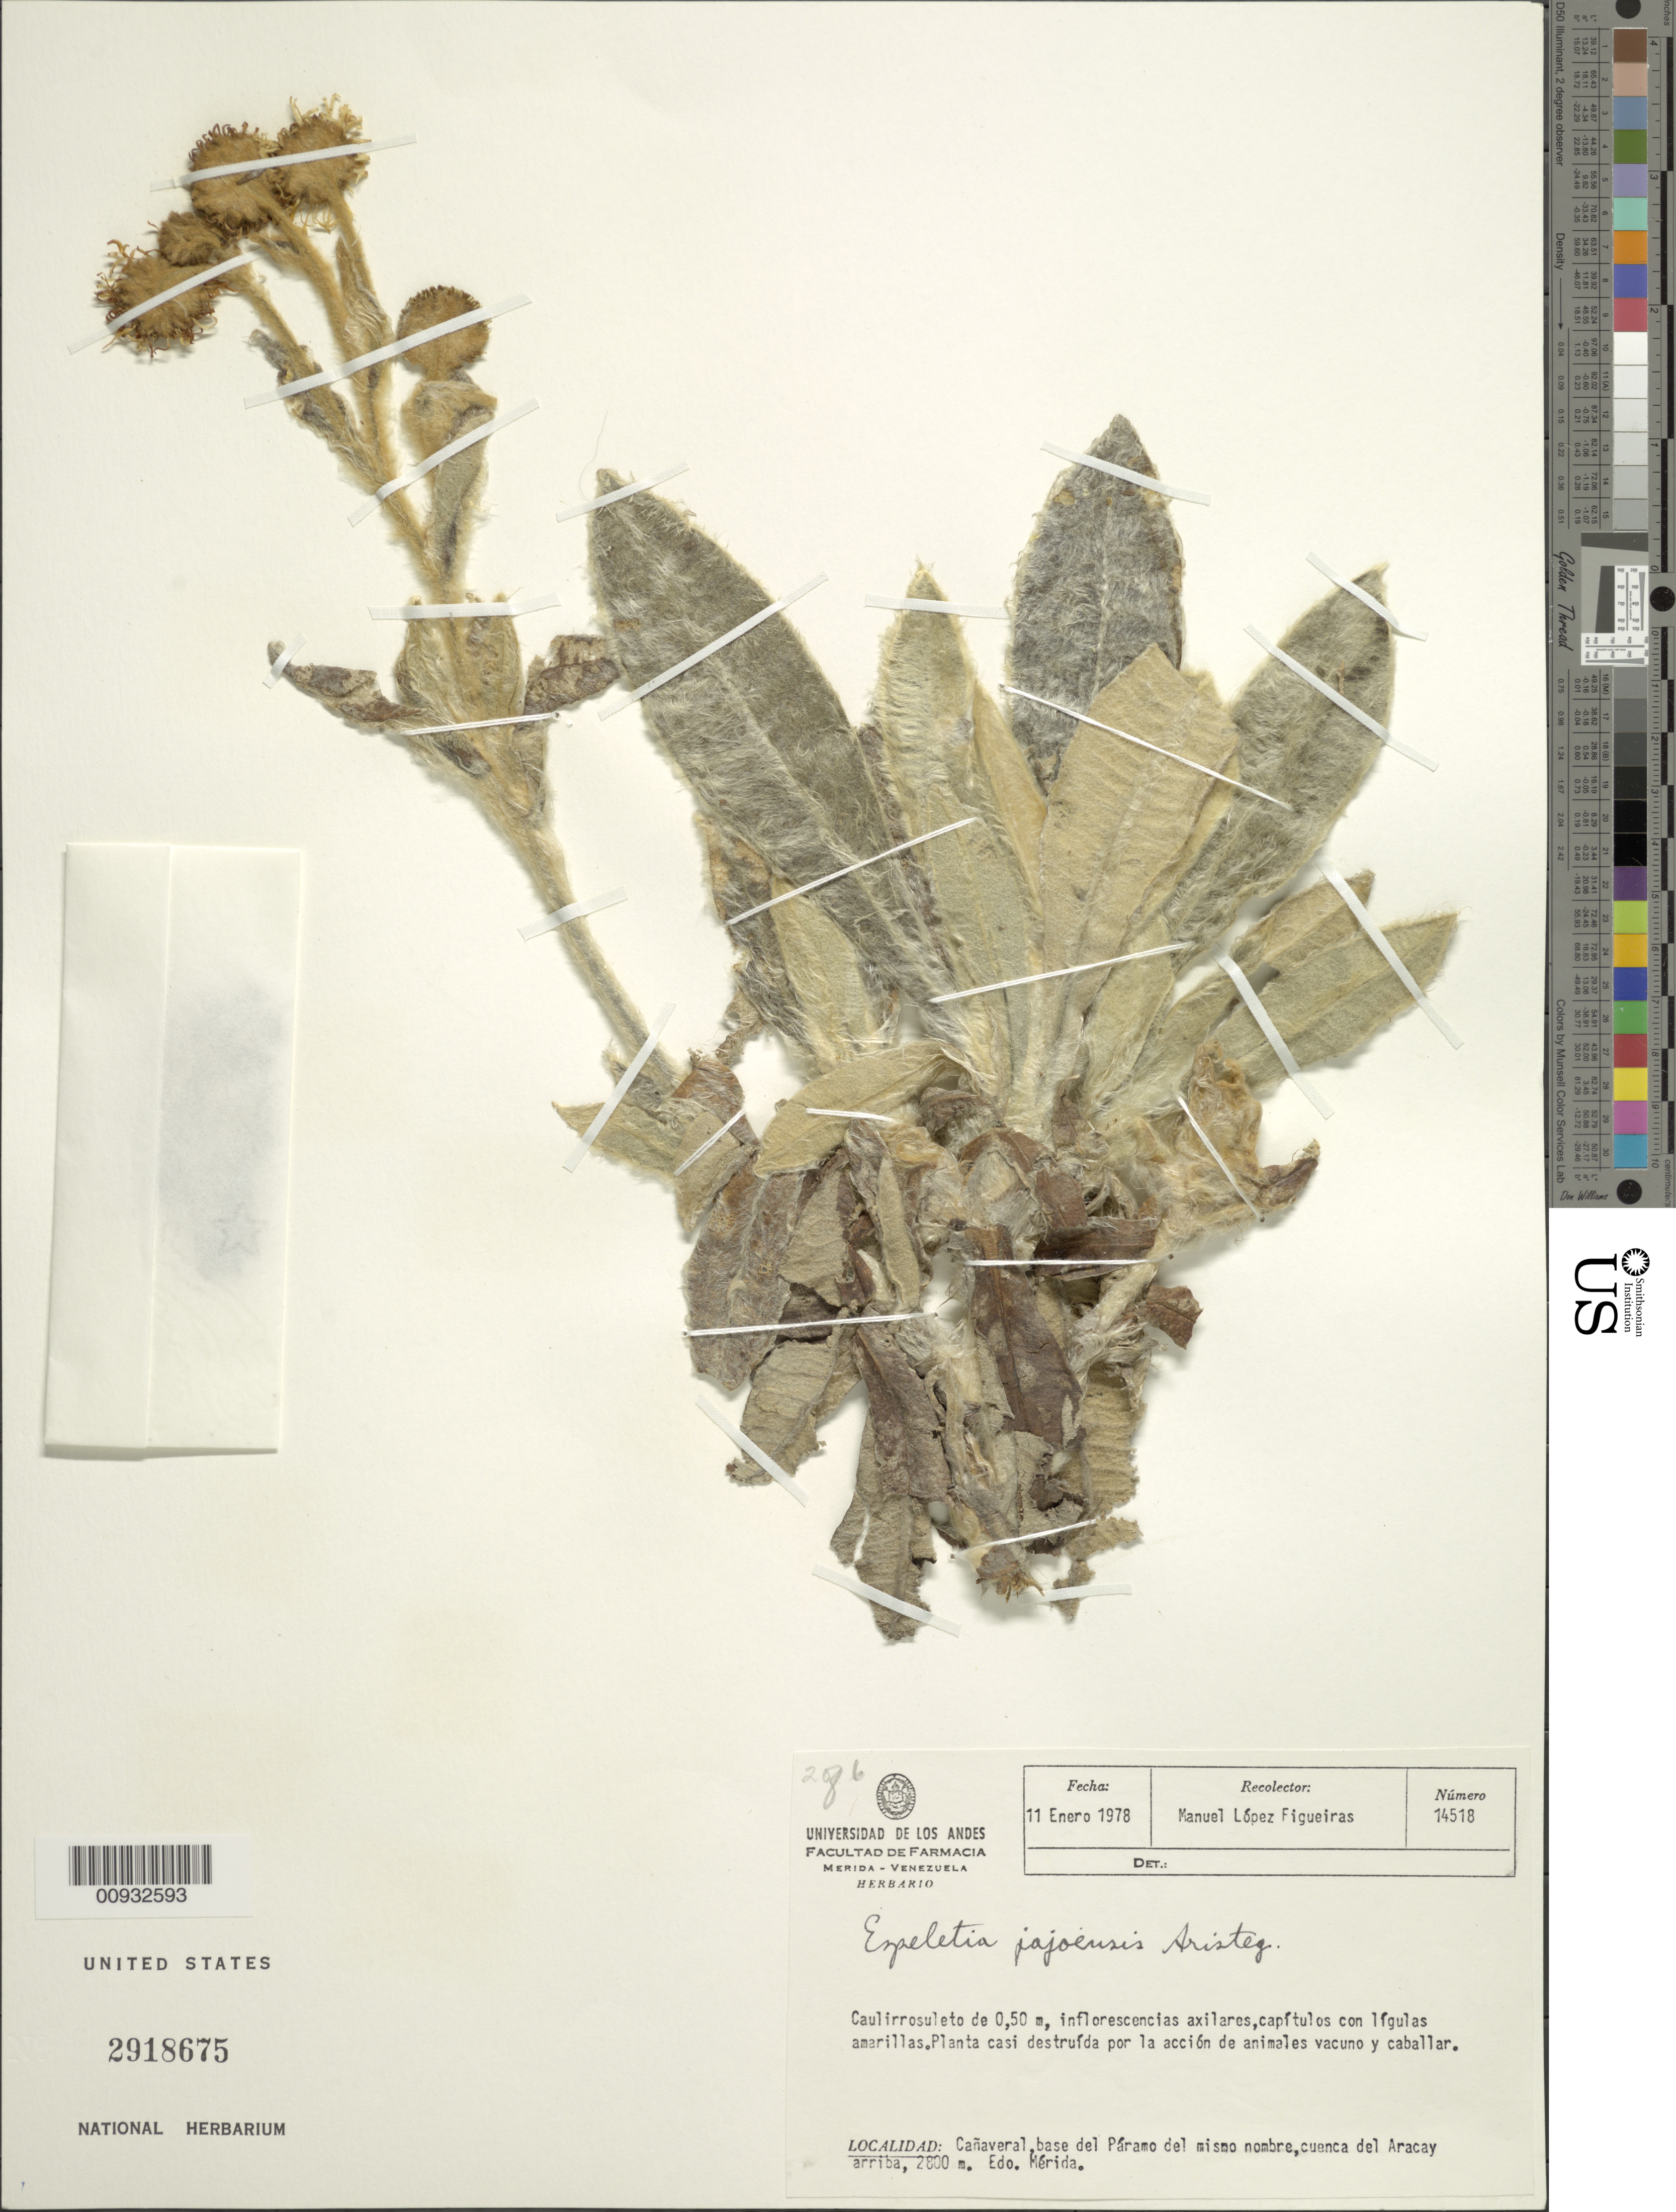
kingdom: Plantae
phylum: Tracheophyta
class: Magnoliopsida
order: Asterales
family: Asteraceae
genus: Espeletia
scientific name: Espeletia jajoensis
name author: Aristeg.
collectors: M. López Figueiras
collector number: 14518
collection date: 1978-01-11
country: Venezuela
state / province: Mérida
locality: Canaveral, base del Paramo del mismo nombre, cuenca del Aracay arriba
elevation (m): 2800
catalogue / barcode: US 2918675